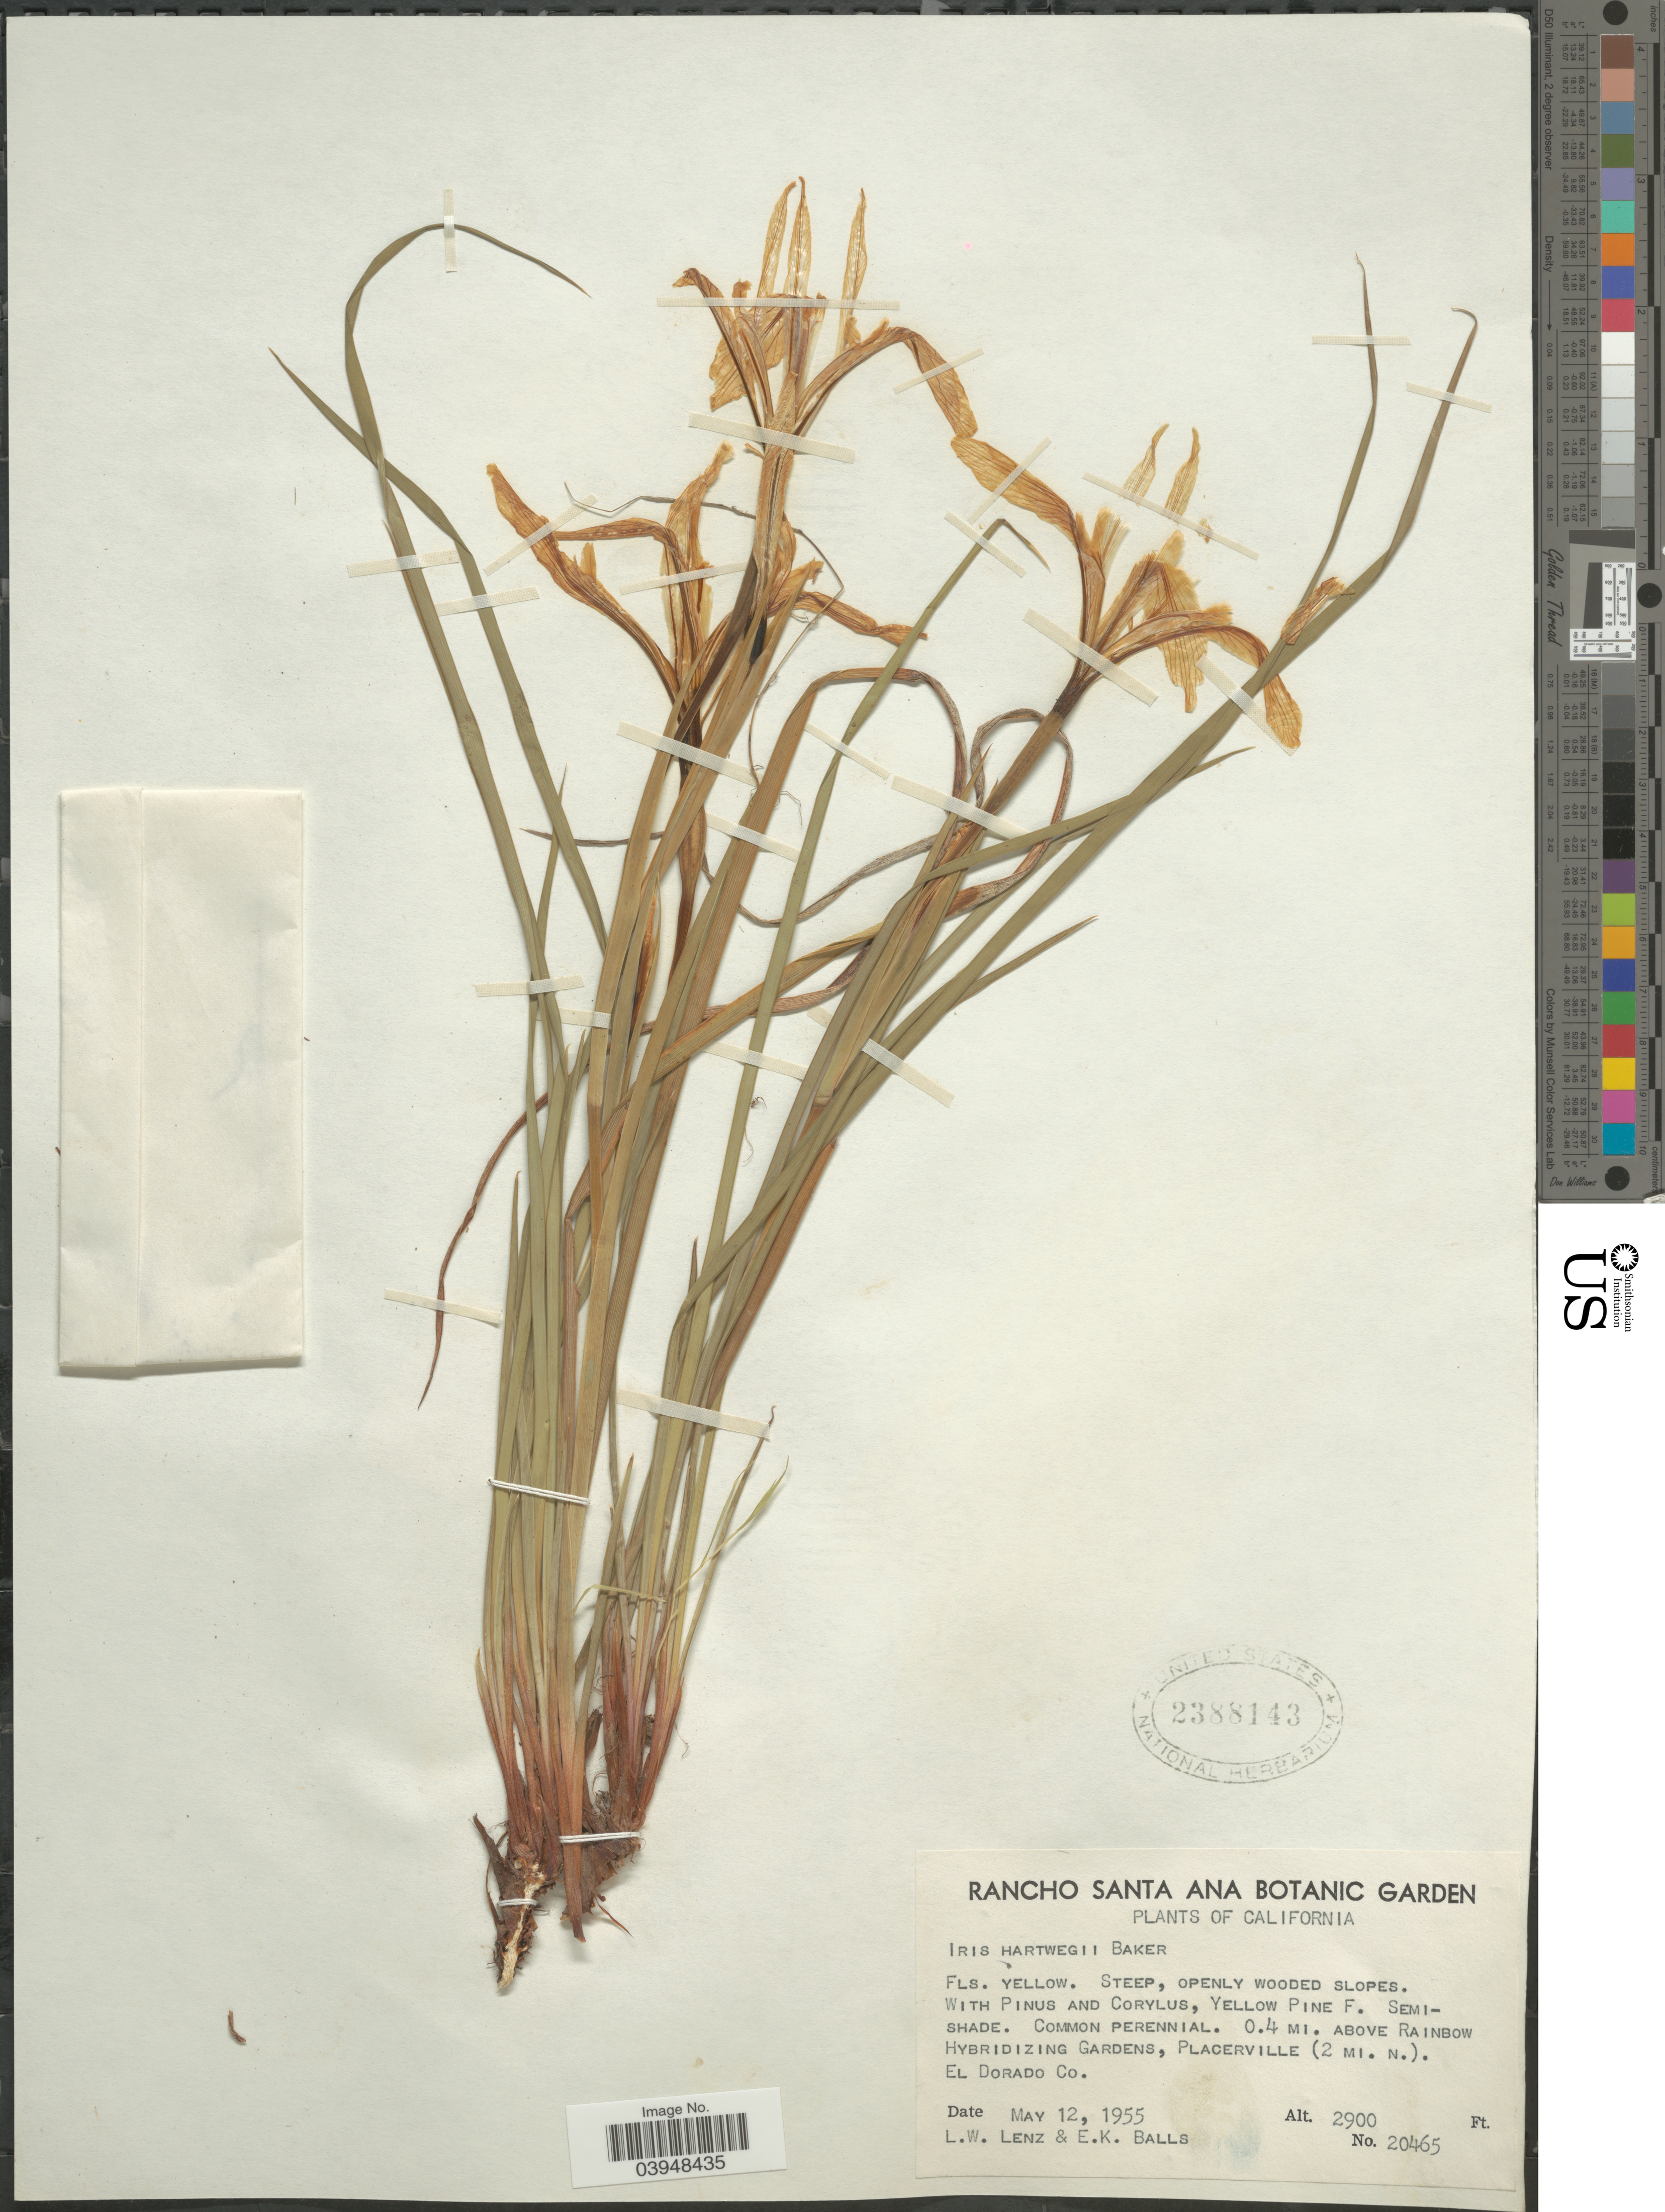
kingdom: Plantae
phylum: Tracheophyta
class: Liliopsida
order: Asparagales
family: Iridaceae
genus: Iris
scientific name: Iris hartwegii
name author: Baker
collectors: L. Lenz & E. K. Balls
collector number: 20465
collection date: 1955-05-12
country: United States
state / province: California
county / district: El Dorado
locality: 0.4 mi. above Rainbow Hybridizing Gardens, Placerville (2 mi. n.). El Dorado Co.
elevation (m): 884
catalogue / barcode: US 2388143